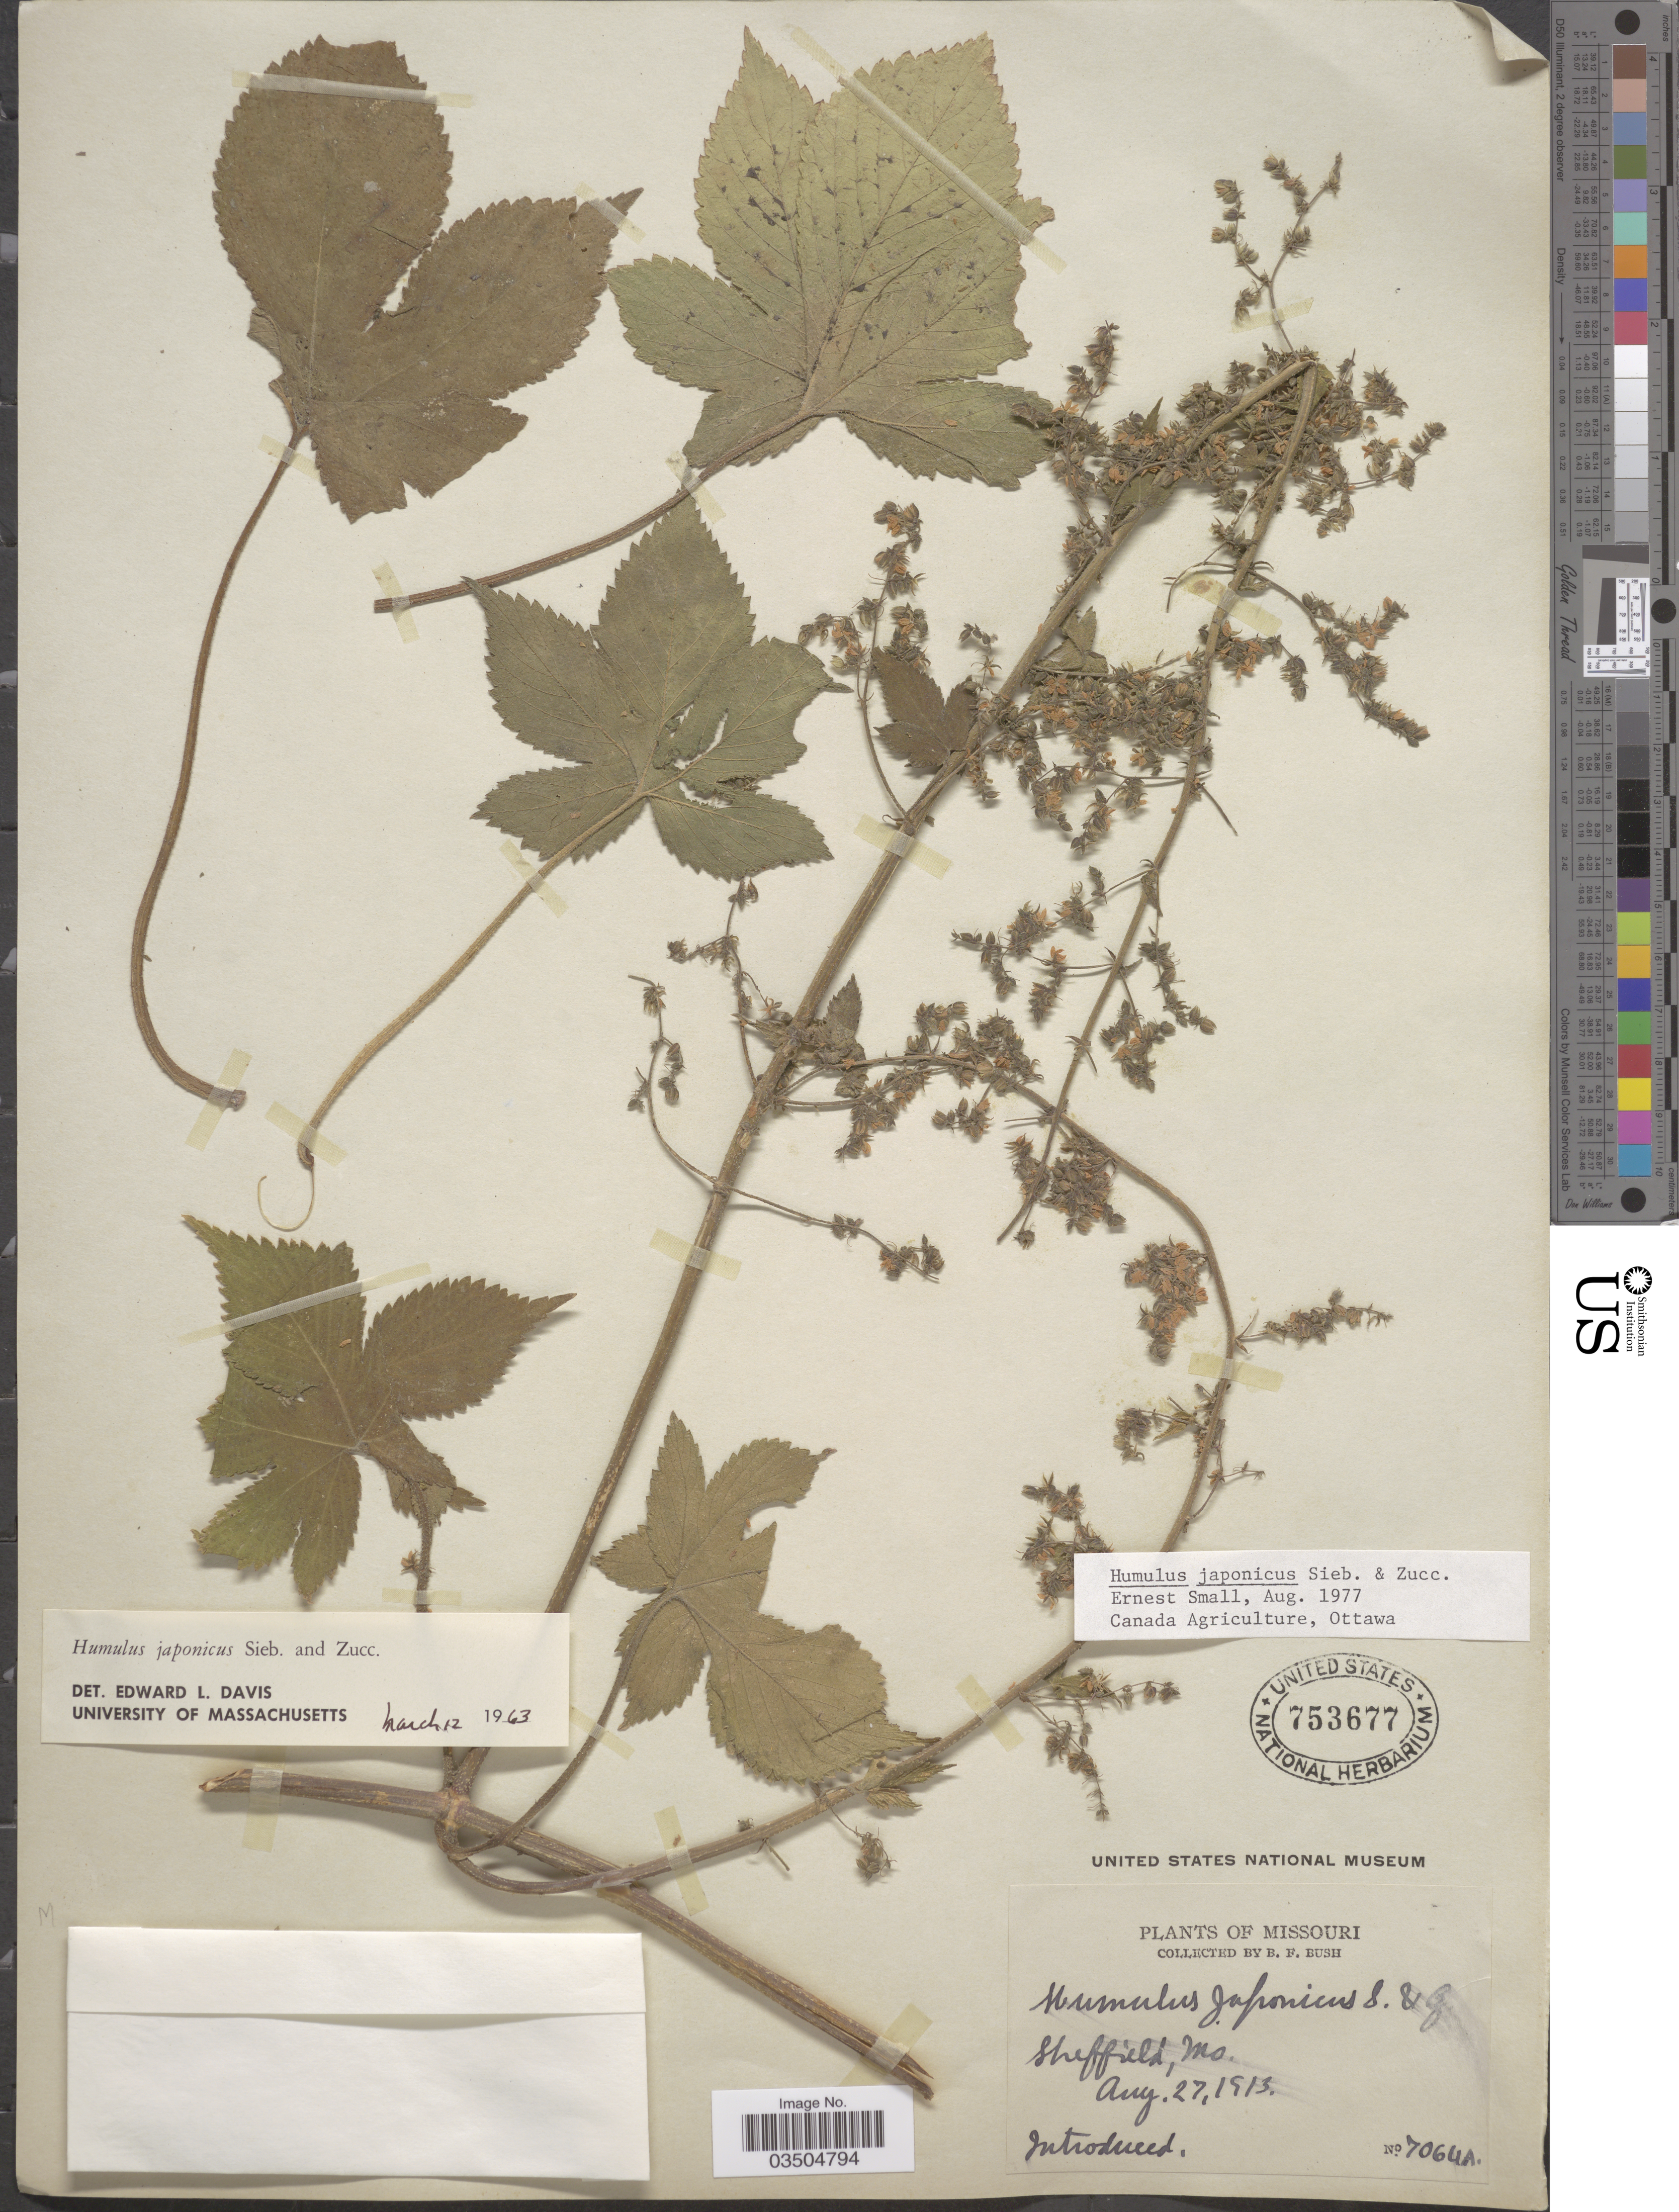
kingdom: Plantae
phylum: Tracheophyta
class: Magnoliopsida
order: Rosales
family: Cannabaceae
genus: Humulus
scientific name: Humulus japonicus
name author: Siebold & Zucc.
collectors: B. F. Bush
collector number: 7064A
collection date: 1913-08-27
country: United States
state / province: Missouri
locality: Sheffield.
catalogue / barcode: US 753677